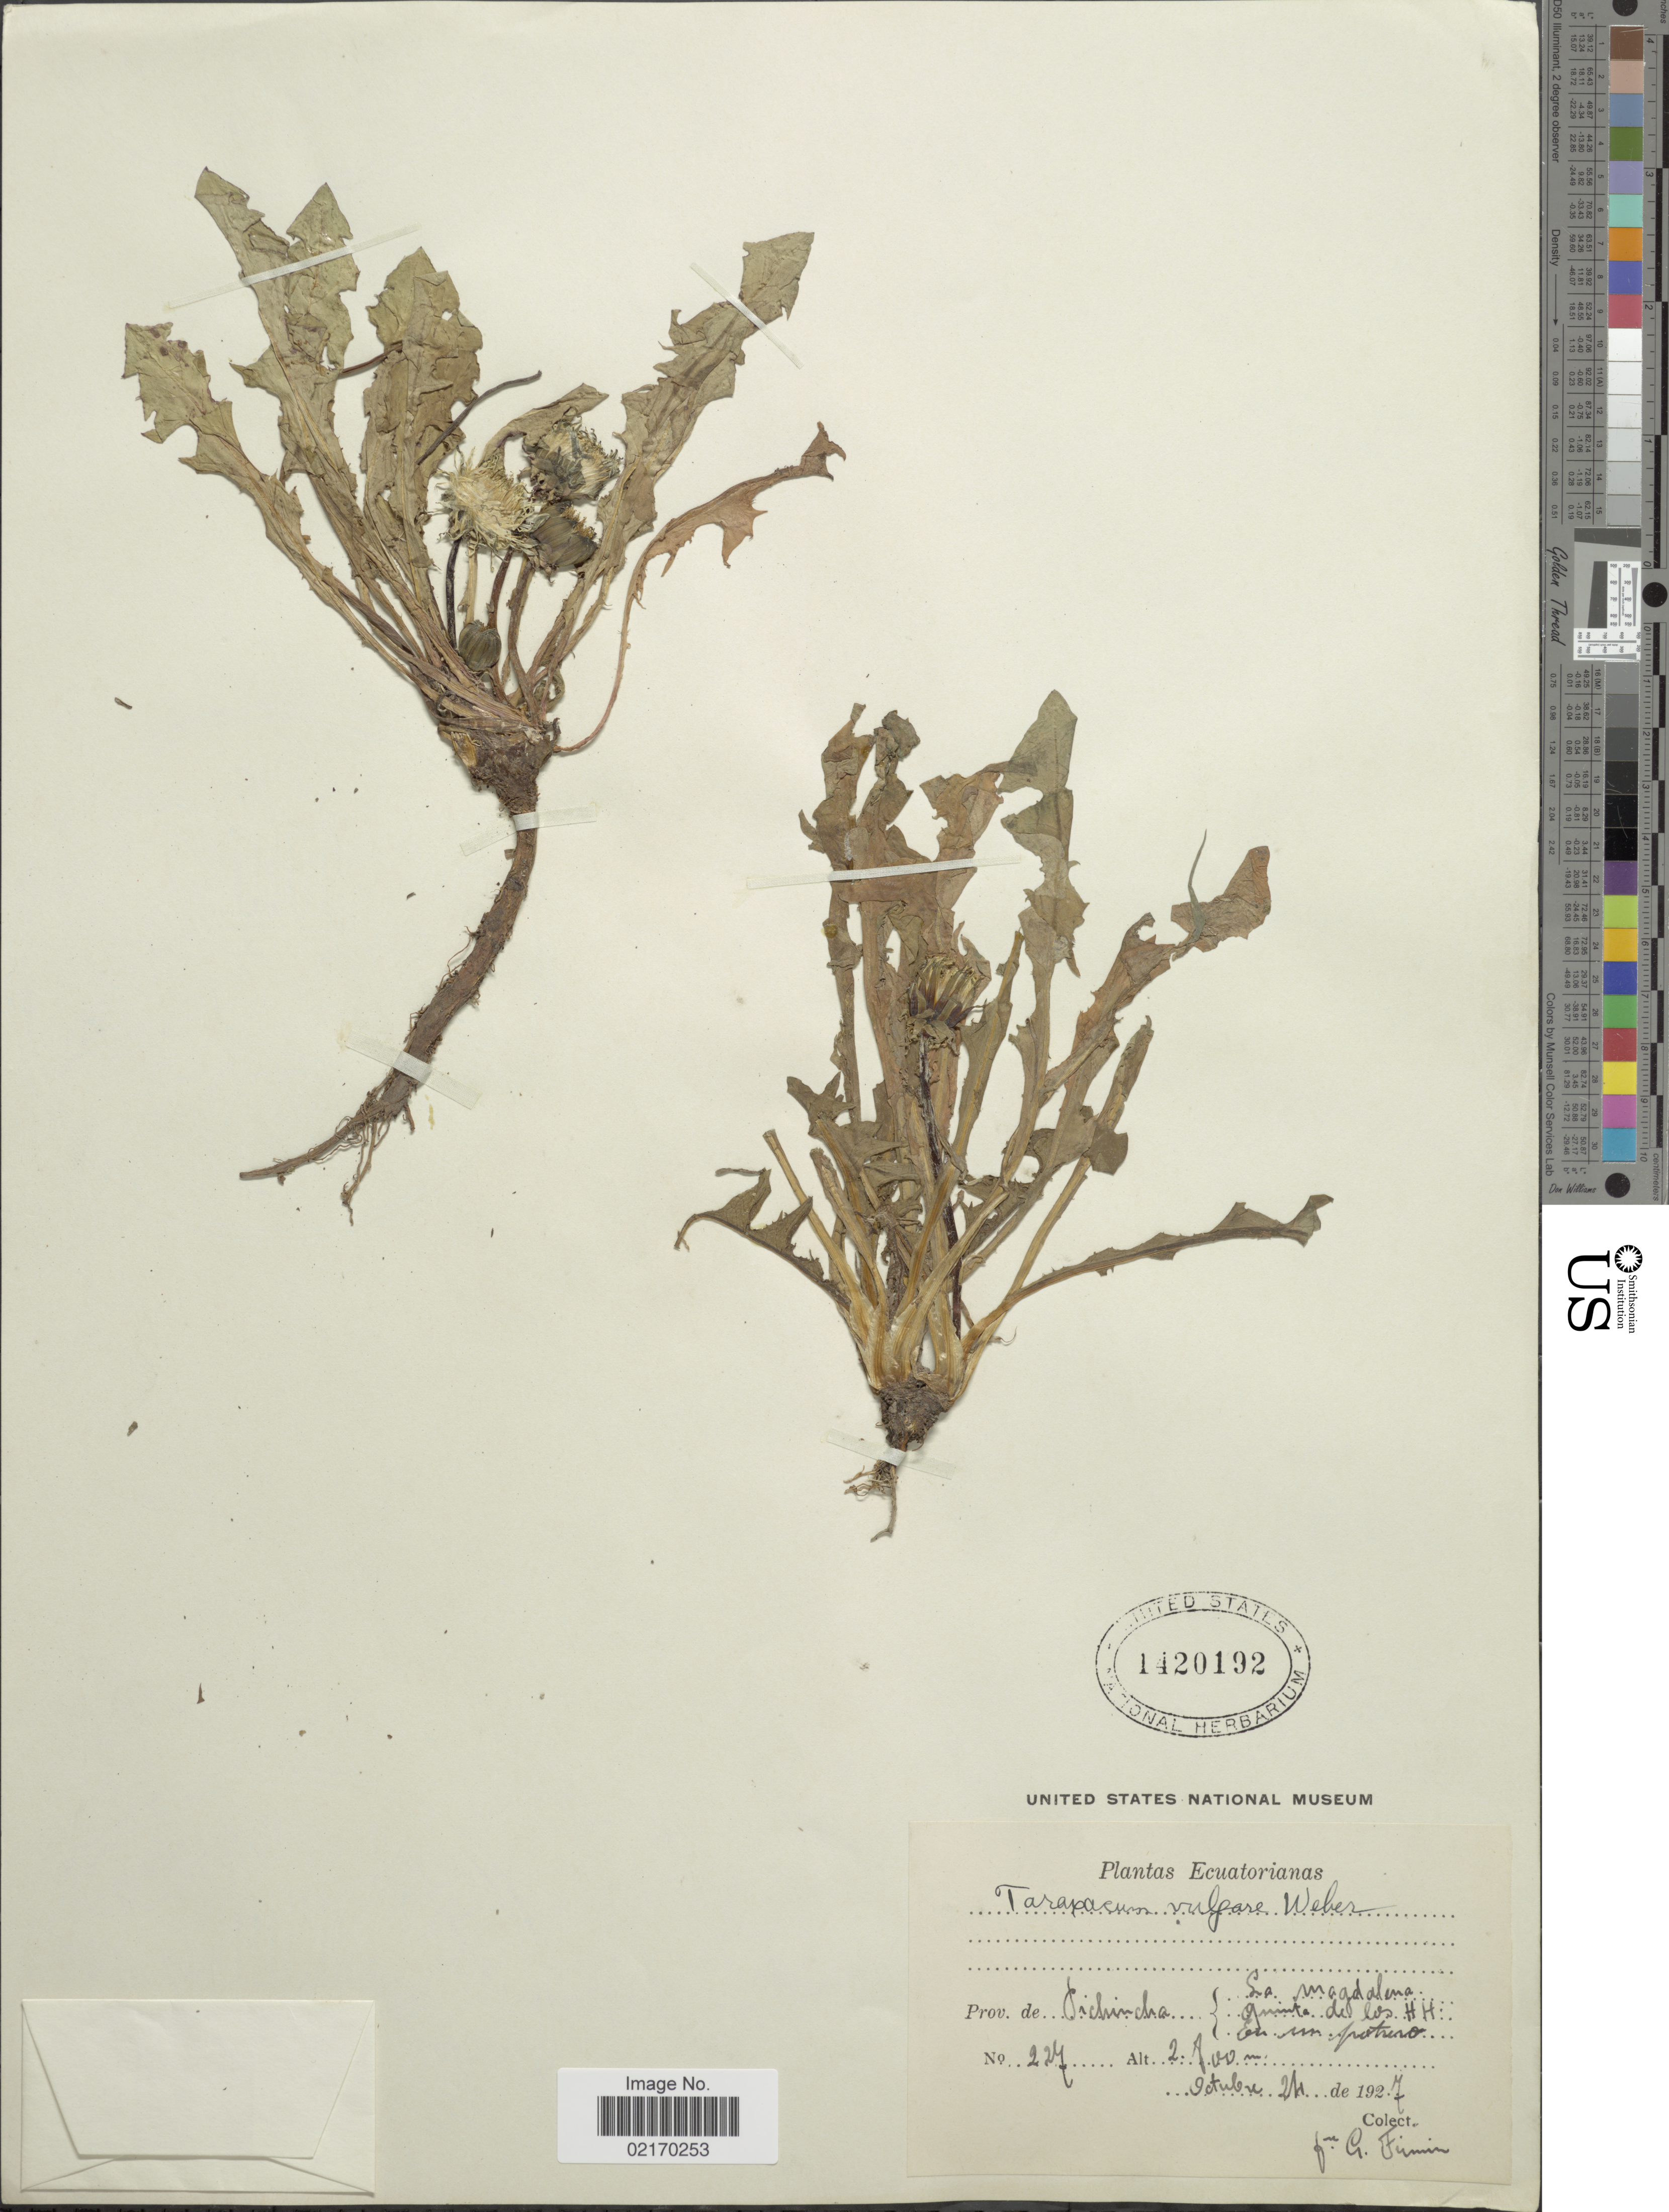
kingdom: Plantae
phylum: Tracheophyta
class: Magnoliopsida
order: Asterales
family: Asteraceae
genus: Taraxacum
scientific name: Taraxacum sp.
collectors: F. Firmin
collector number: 227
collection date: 1927-10-24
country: Ecuador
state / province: Pichincha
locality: La Magdalena Quinta del los HH en un pasture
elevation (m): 2800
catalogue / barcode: US 1420192